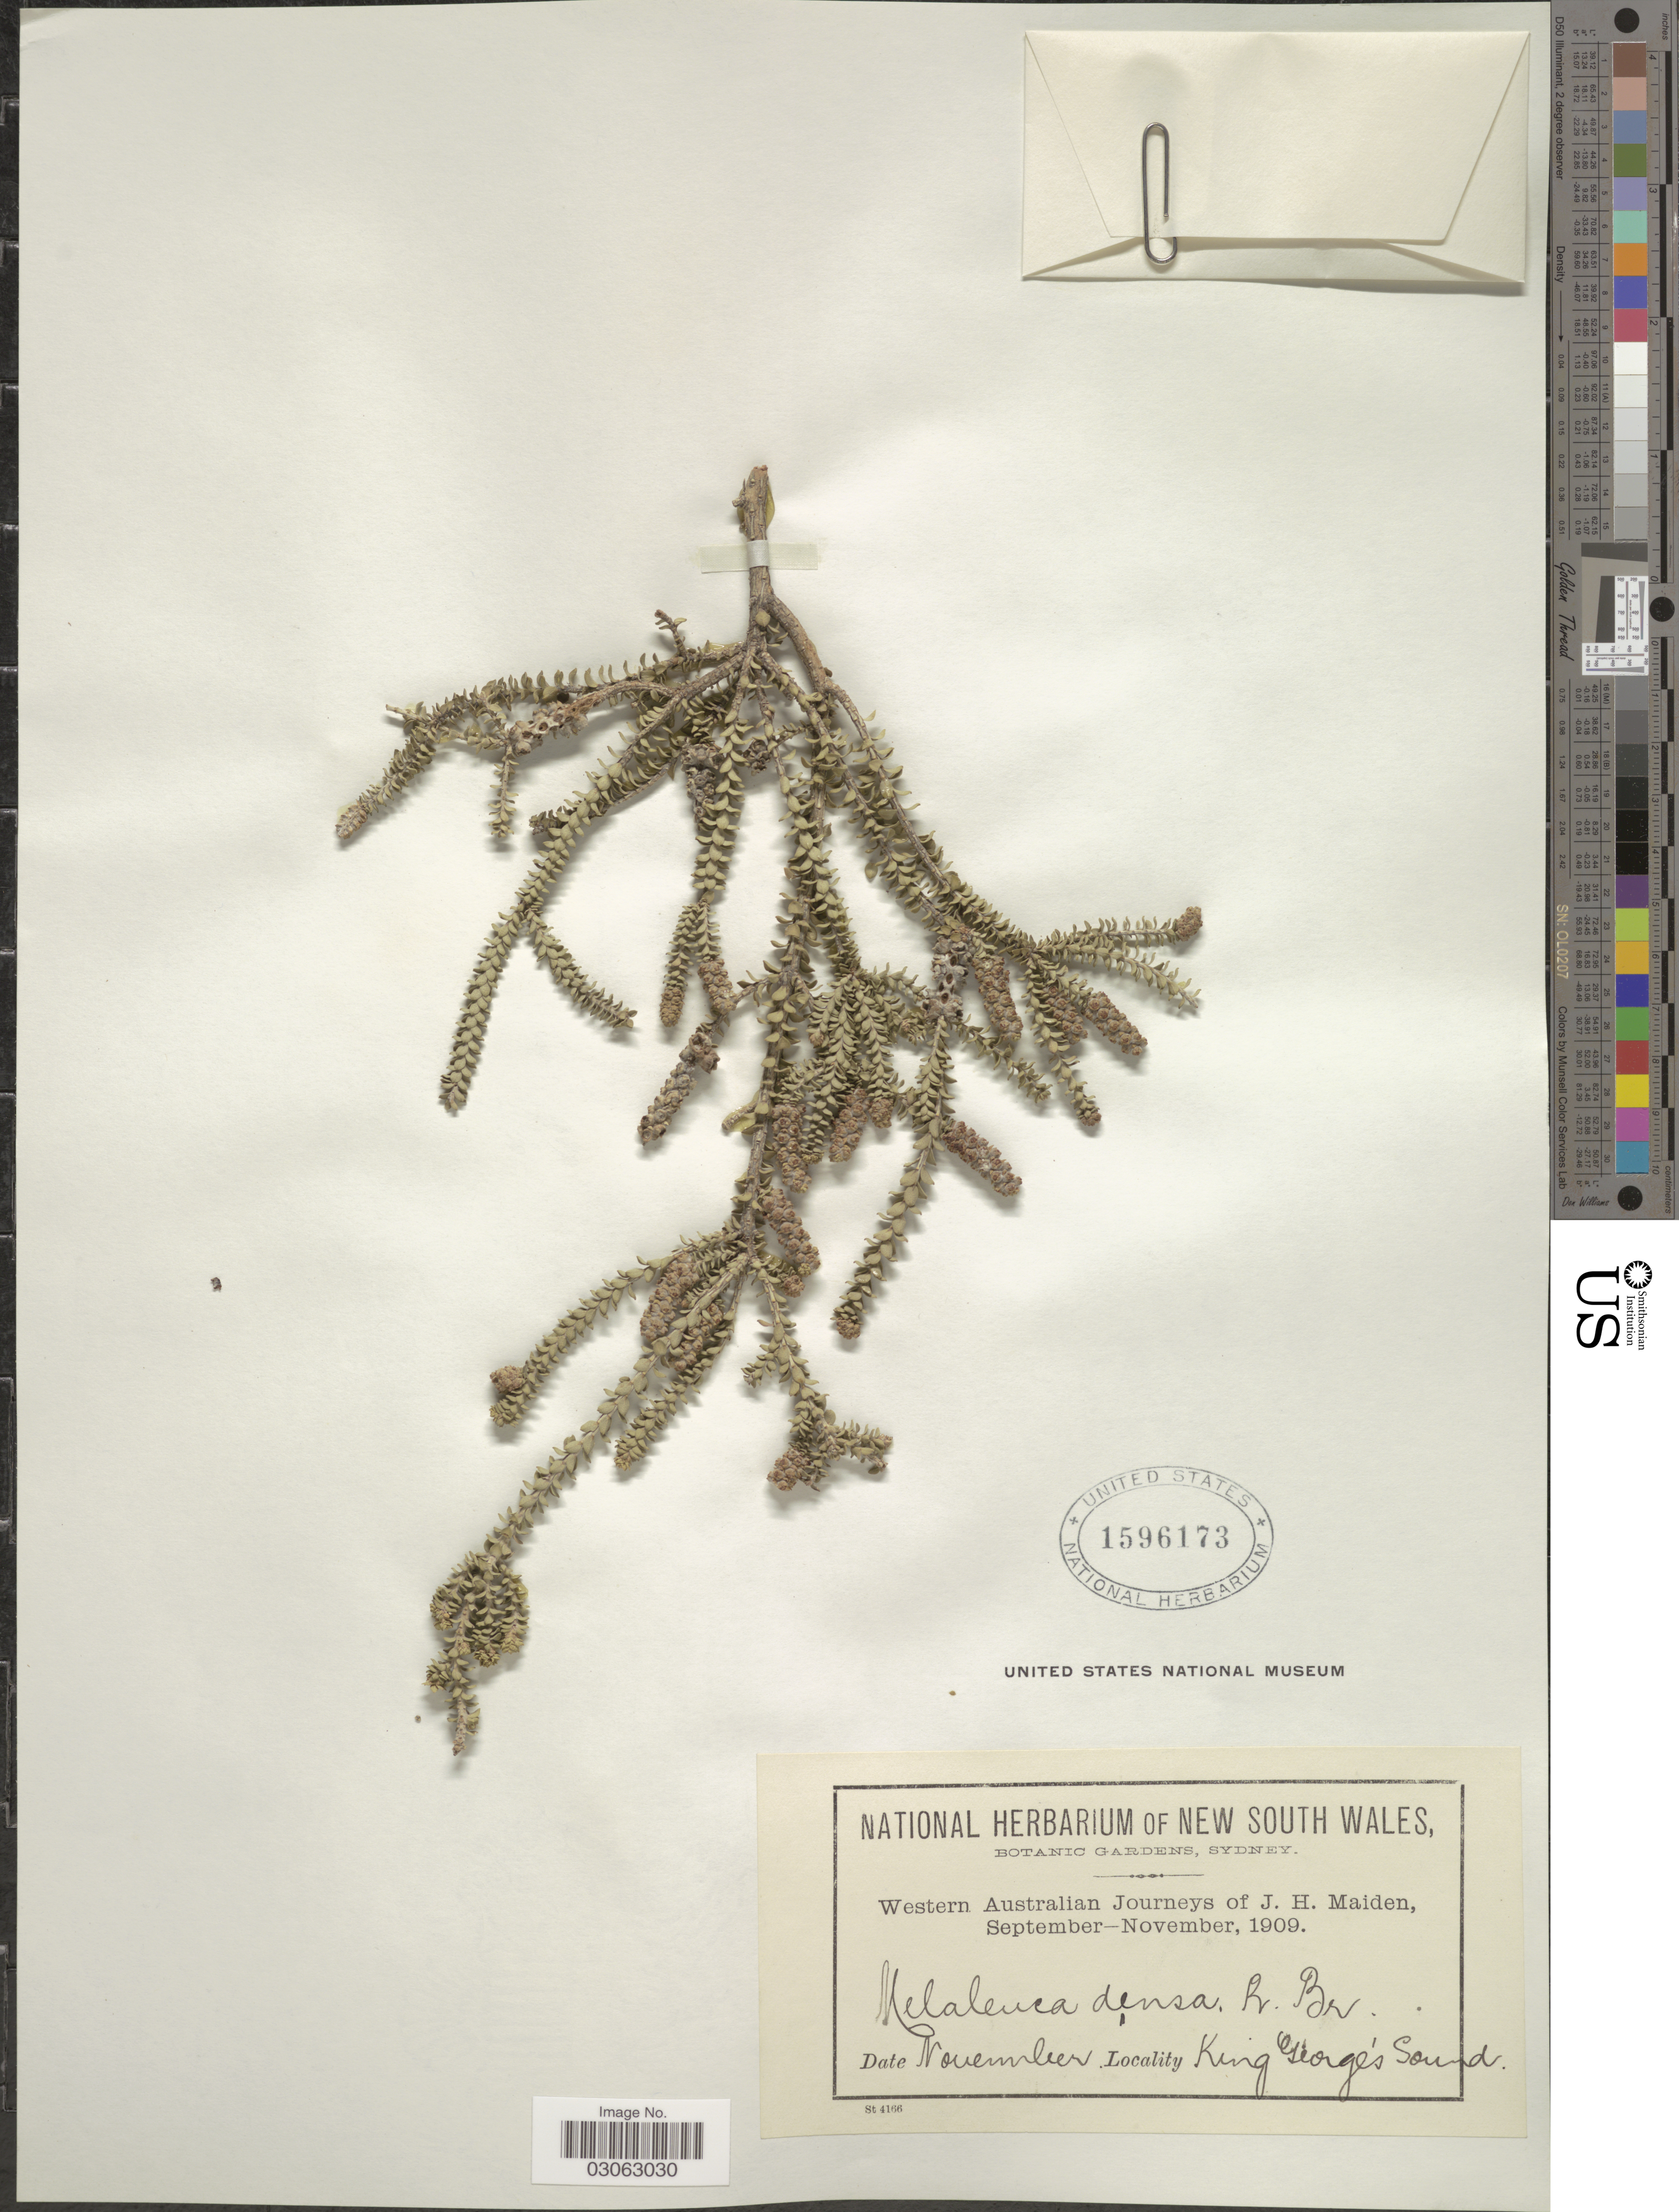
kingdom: Plantae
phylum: Tracheophyta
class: Magnoliopsida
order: Myrtales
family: Myrtaceae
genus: Melaleuca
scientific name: Melaleuca densa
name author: R. Br.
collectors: J. Maiden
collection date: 1909-11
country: Australia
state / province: Western Australia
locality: King George's Sound.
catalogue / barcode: US 1596173